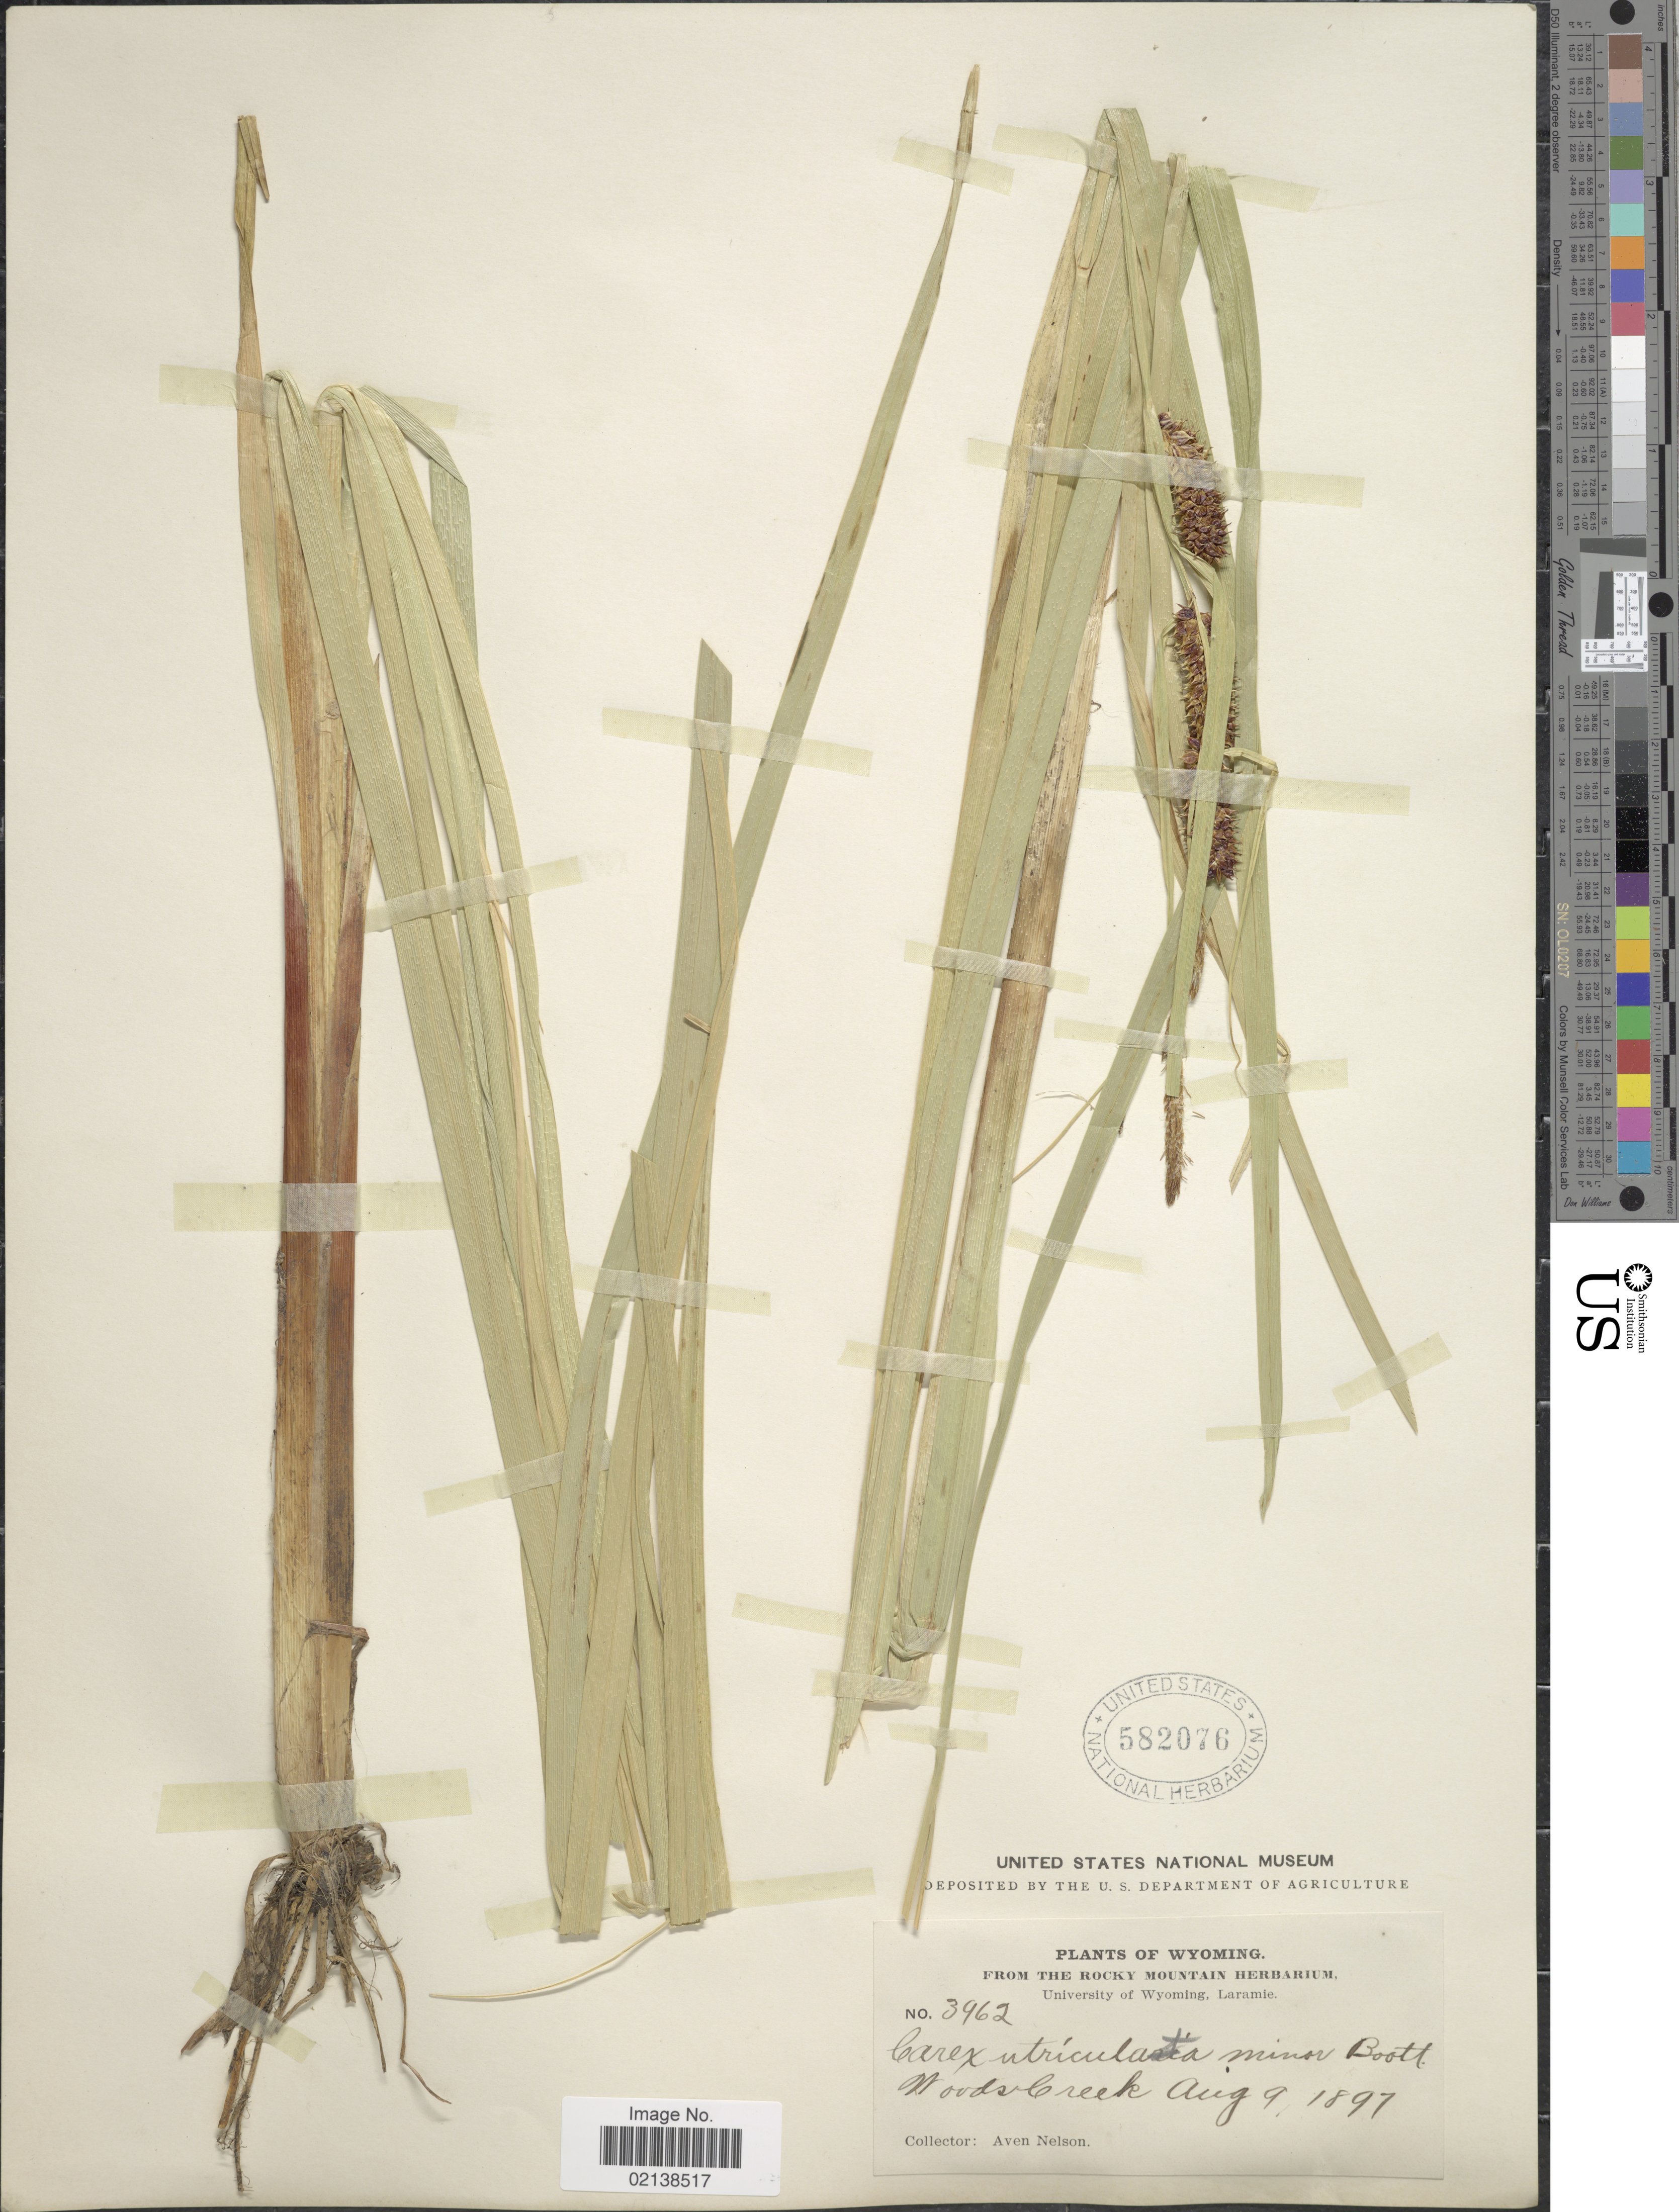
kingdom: Plantae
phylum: Tracheophyta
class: Liliopsida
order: Poales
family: Cyperaceae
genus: Carex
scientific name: Carex utriculata var. minor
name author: Boott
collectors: A. Nelson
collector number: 3962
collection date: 1897-08-09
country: United States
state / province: Wyoming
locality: Woods Creek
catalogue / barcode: US 582076